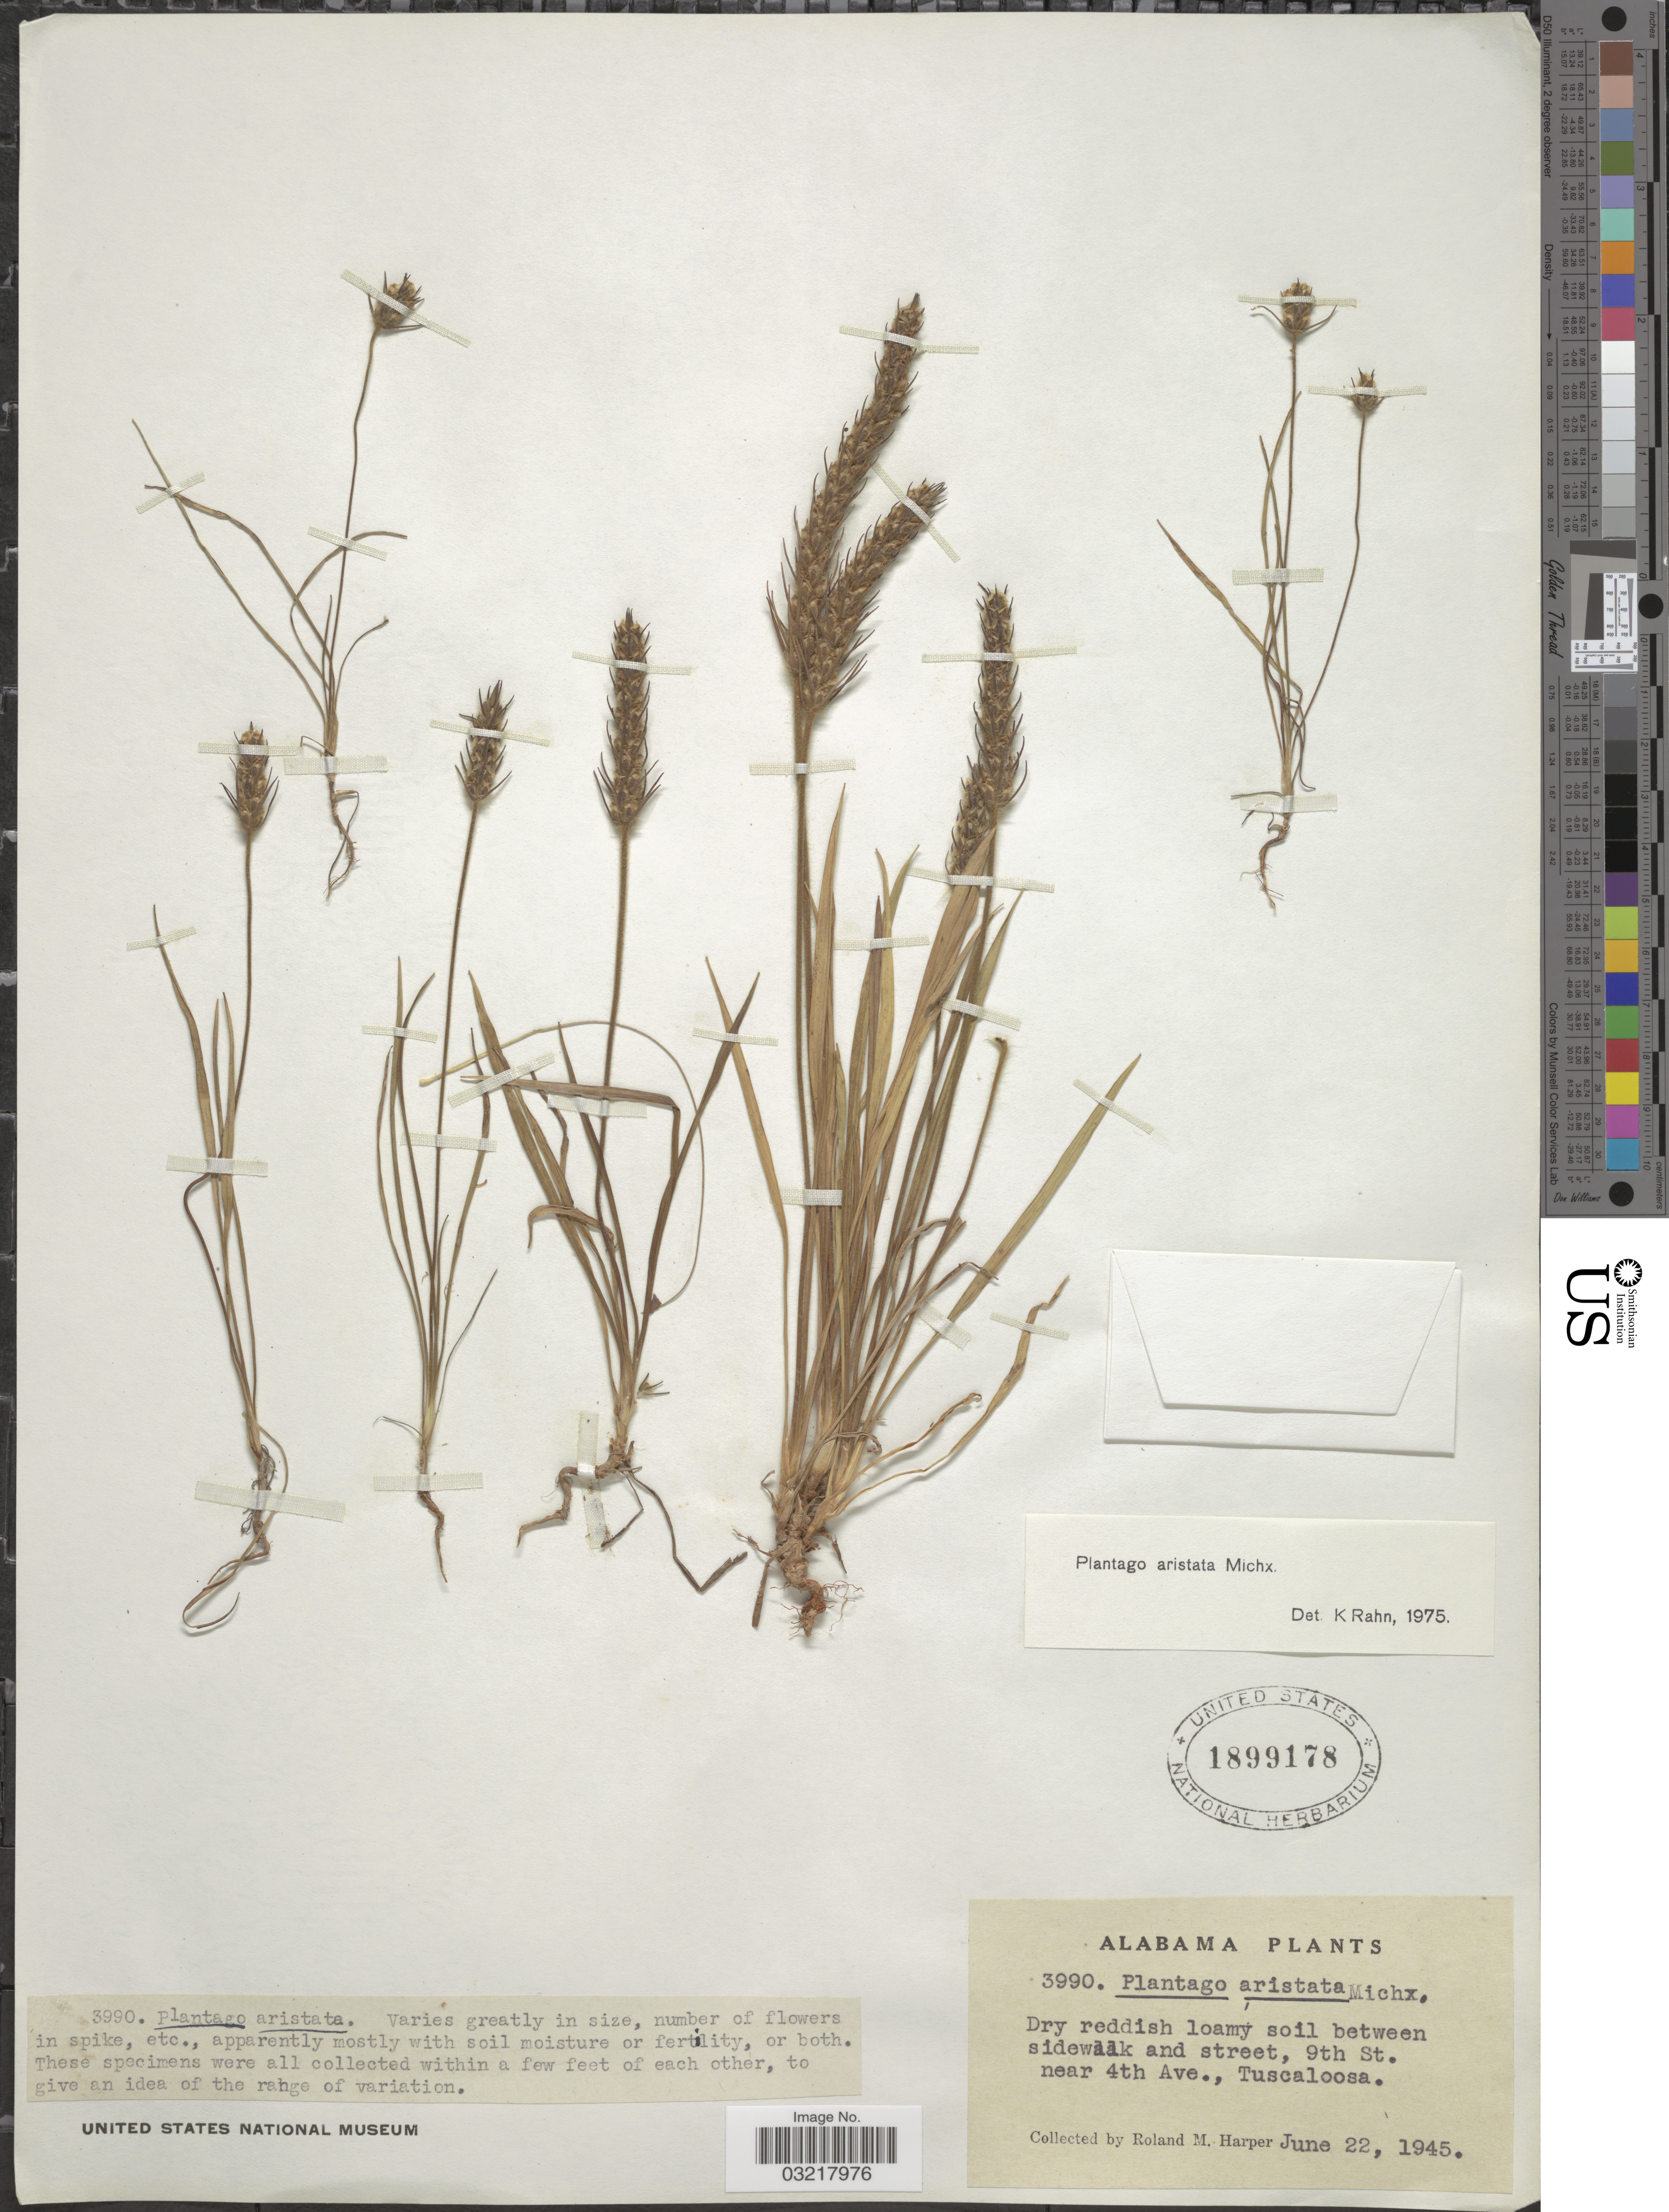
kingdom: Plantae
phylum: Tracheophyta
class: Magnoliopsida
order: Lamiales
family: Plantaginaceae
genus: Plantago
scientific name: Plantago aristata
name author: Michx.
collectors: R. M. Harper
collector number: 3990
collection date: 1945-06-22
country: United States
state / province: Alabama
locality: Between sidewalk and street, 9th St. near 4th Ave., Tuscaloosa.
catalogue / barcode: US 1899178